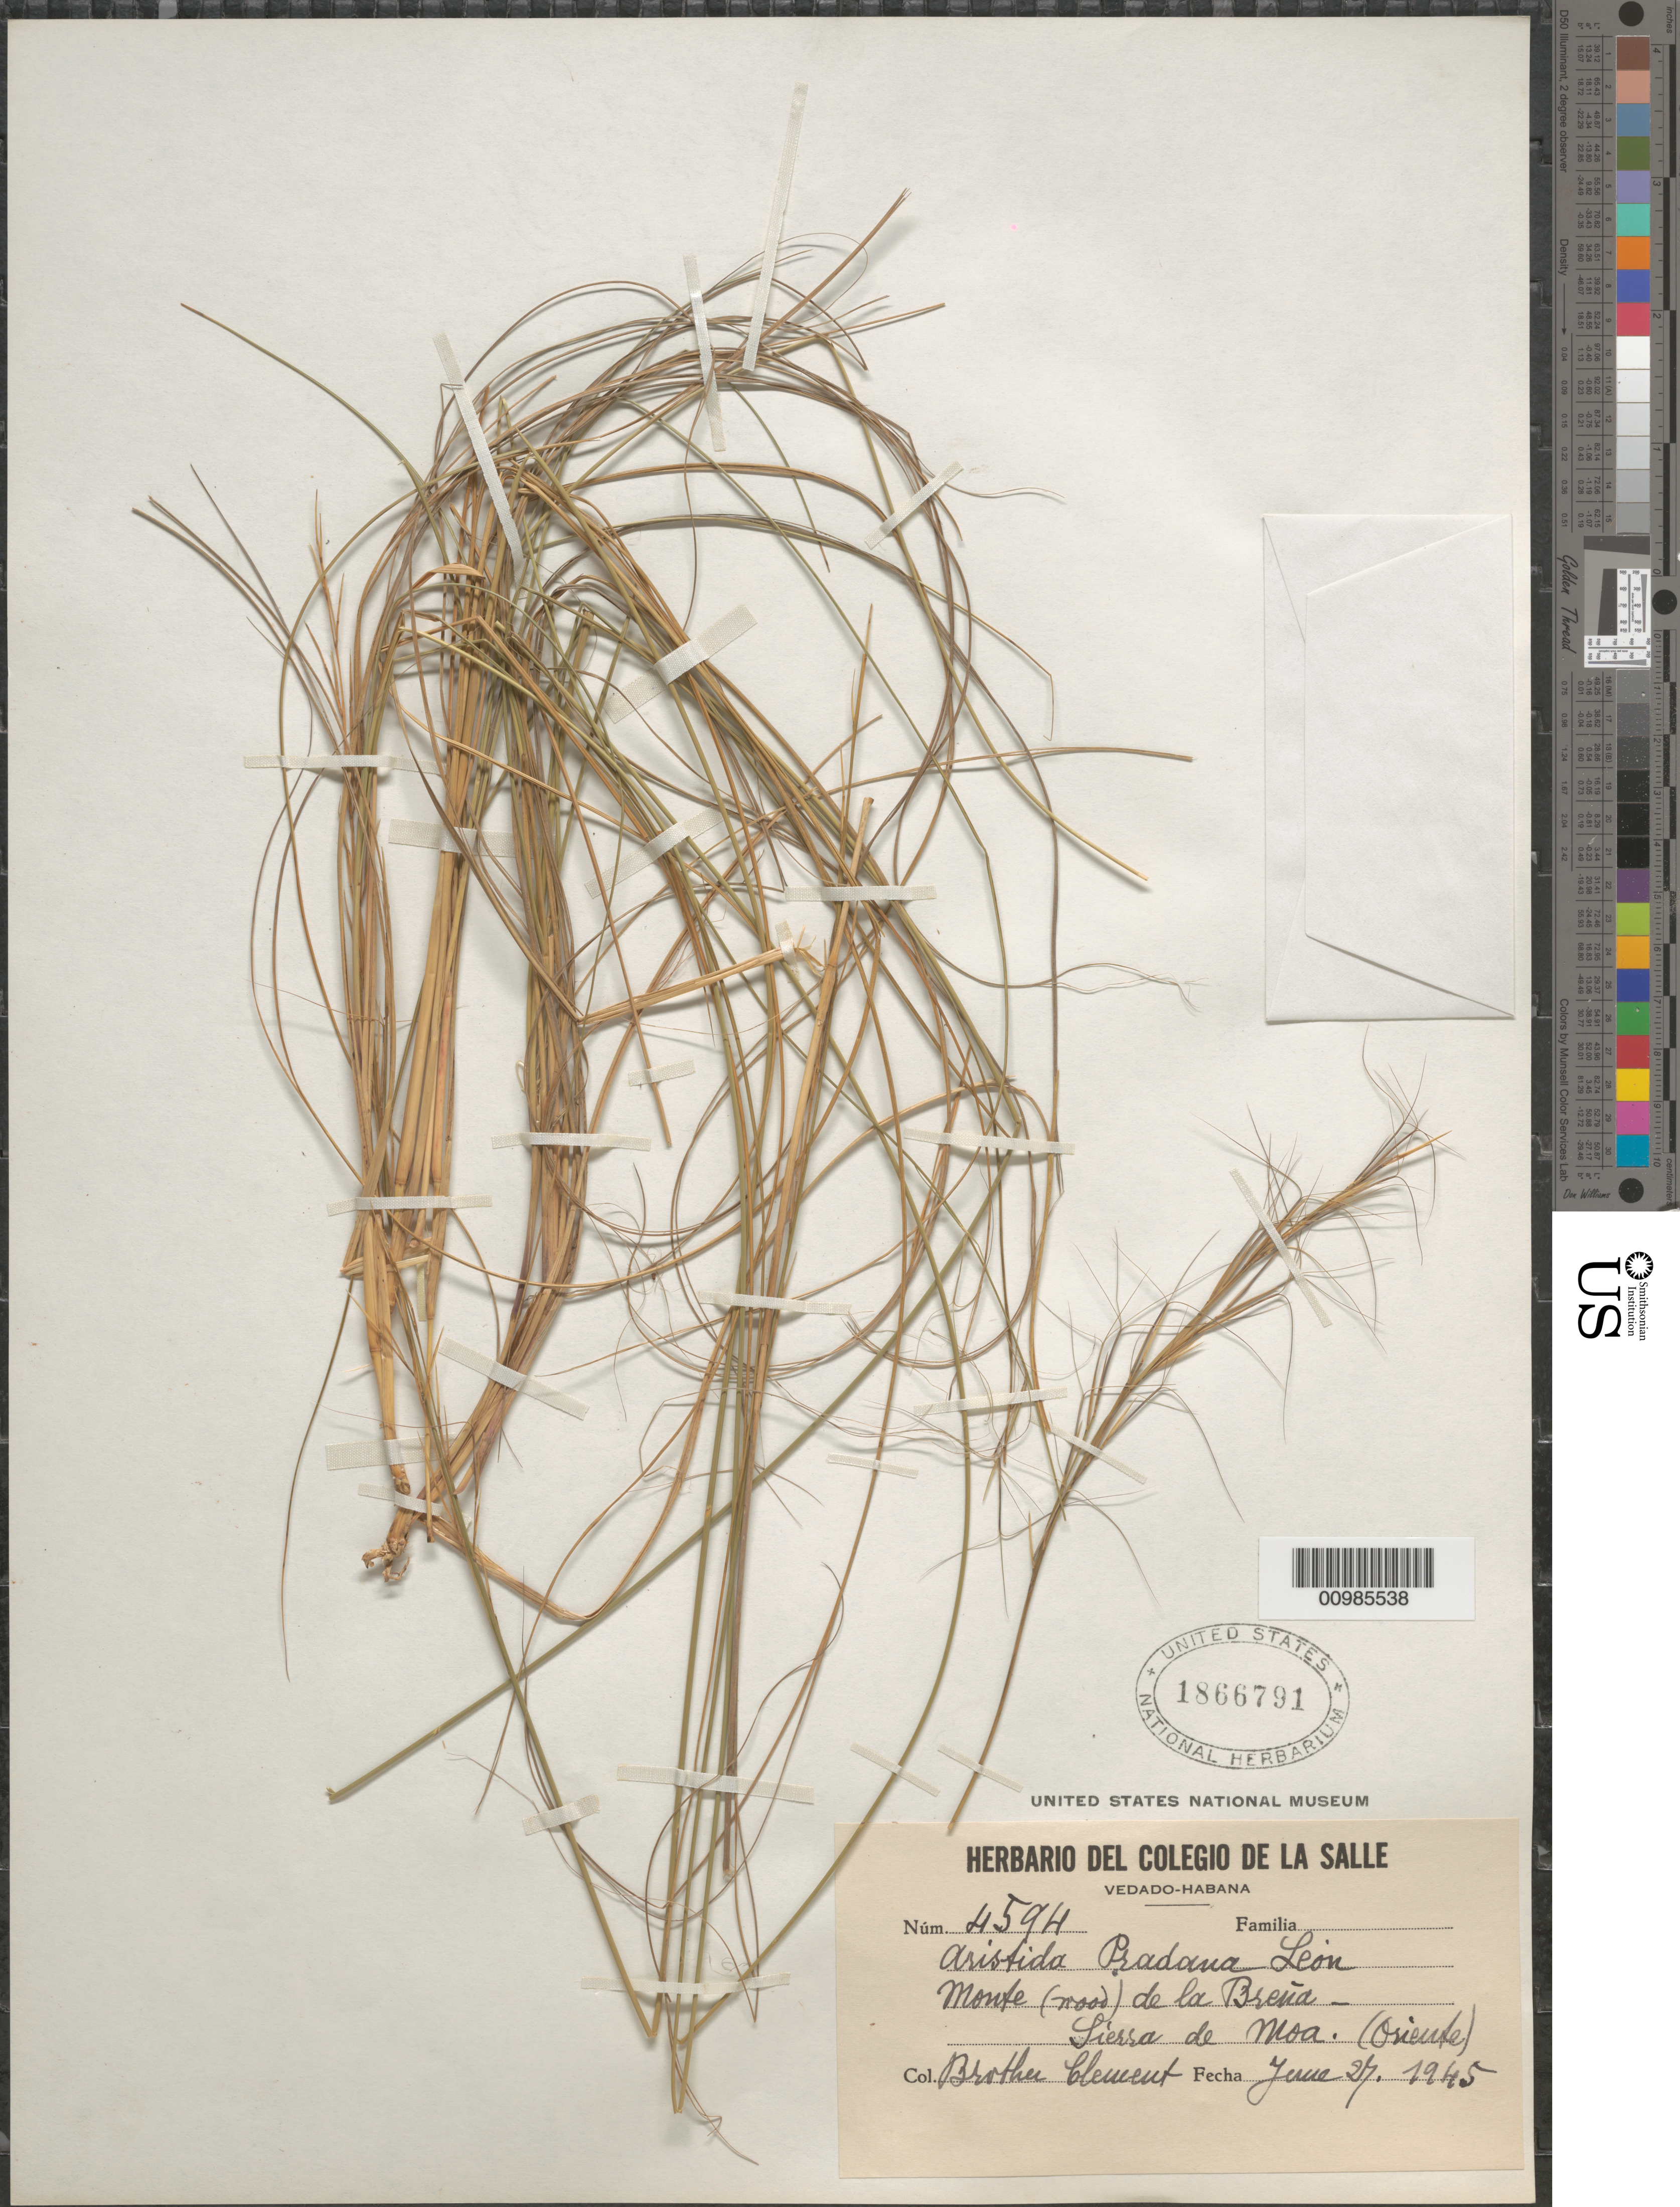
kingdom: Plantae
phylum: Tracheophyta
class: Liliopsida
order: Poales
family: Poaceae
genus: Aristida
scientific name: Aristida pradana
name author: León ex Britton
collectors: B. Clement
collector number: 4594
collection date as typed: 27 Jun 1945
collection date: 1945-06-27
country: Cuba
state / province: Holguín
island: Cuba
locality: Moa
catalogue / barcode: US 1866791